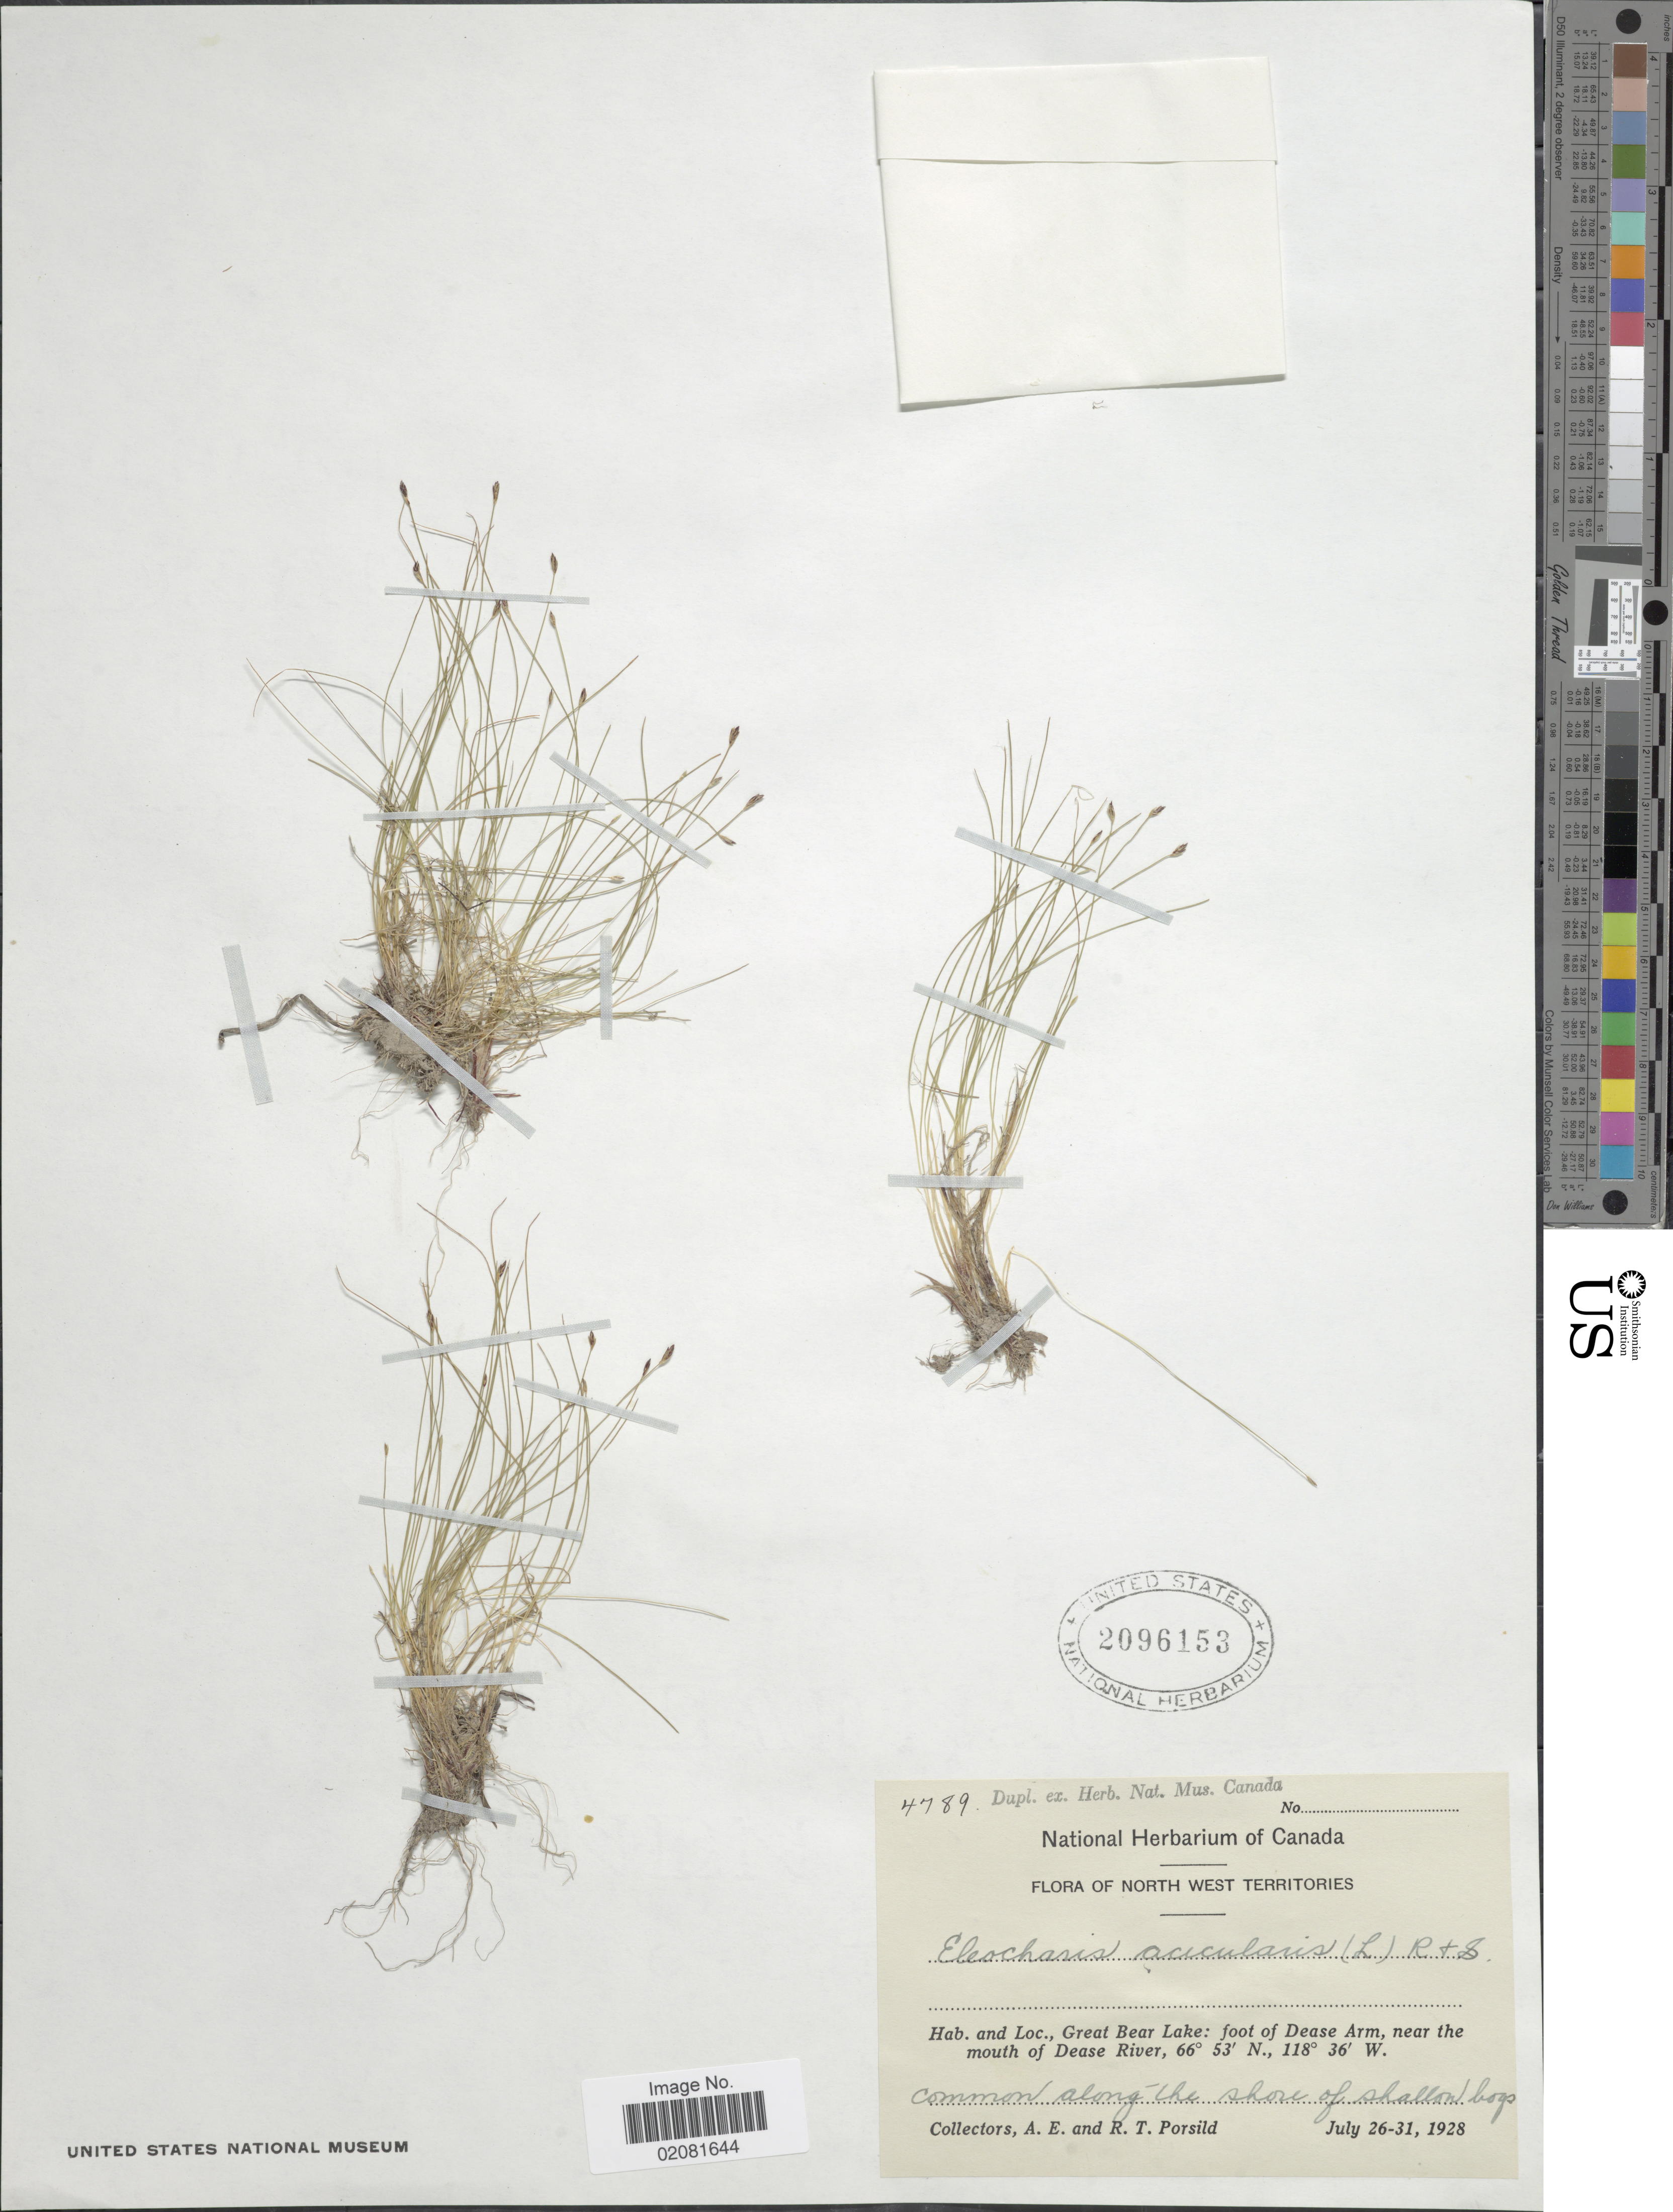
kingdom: Plantae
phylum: Tracheophyta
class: Liliopsida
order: Poales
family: Cyperaceae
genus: Eleocharis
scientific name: Eleocharis acicularis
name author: (L.) Roem. & Schult.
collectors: A. E. Porsild & R. T. Porsild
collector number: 4789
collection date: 1928-07-26/1928-07-31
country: Canada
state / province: Northwest Territories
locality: Great Bear Lake: foot of Dease Arm, near the mouth of Dease River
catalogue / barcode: US 2096153